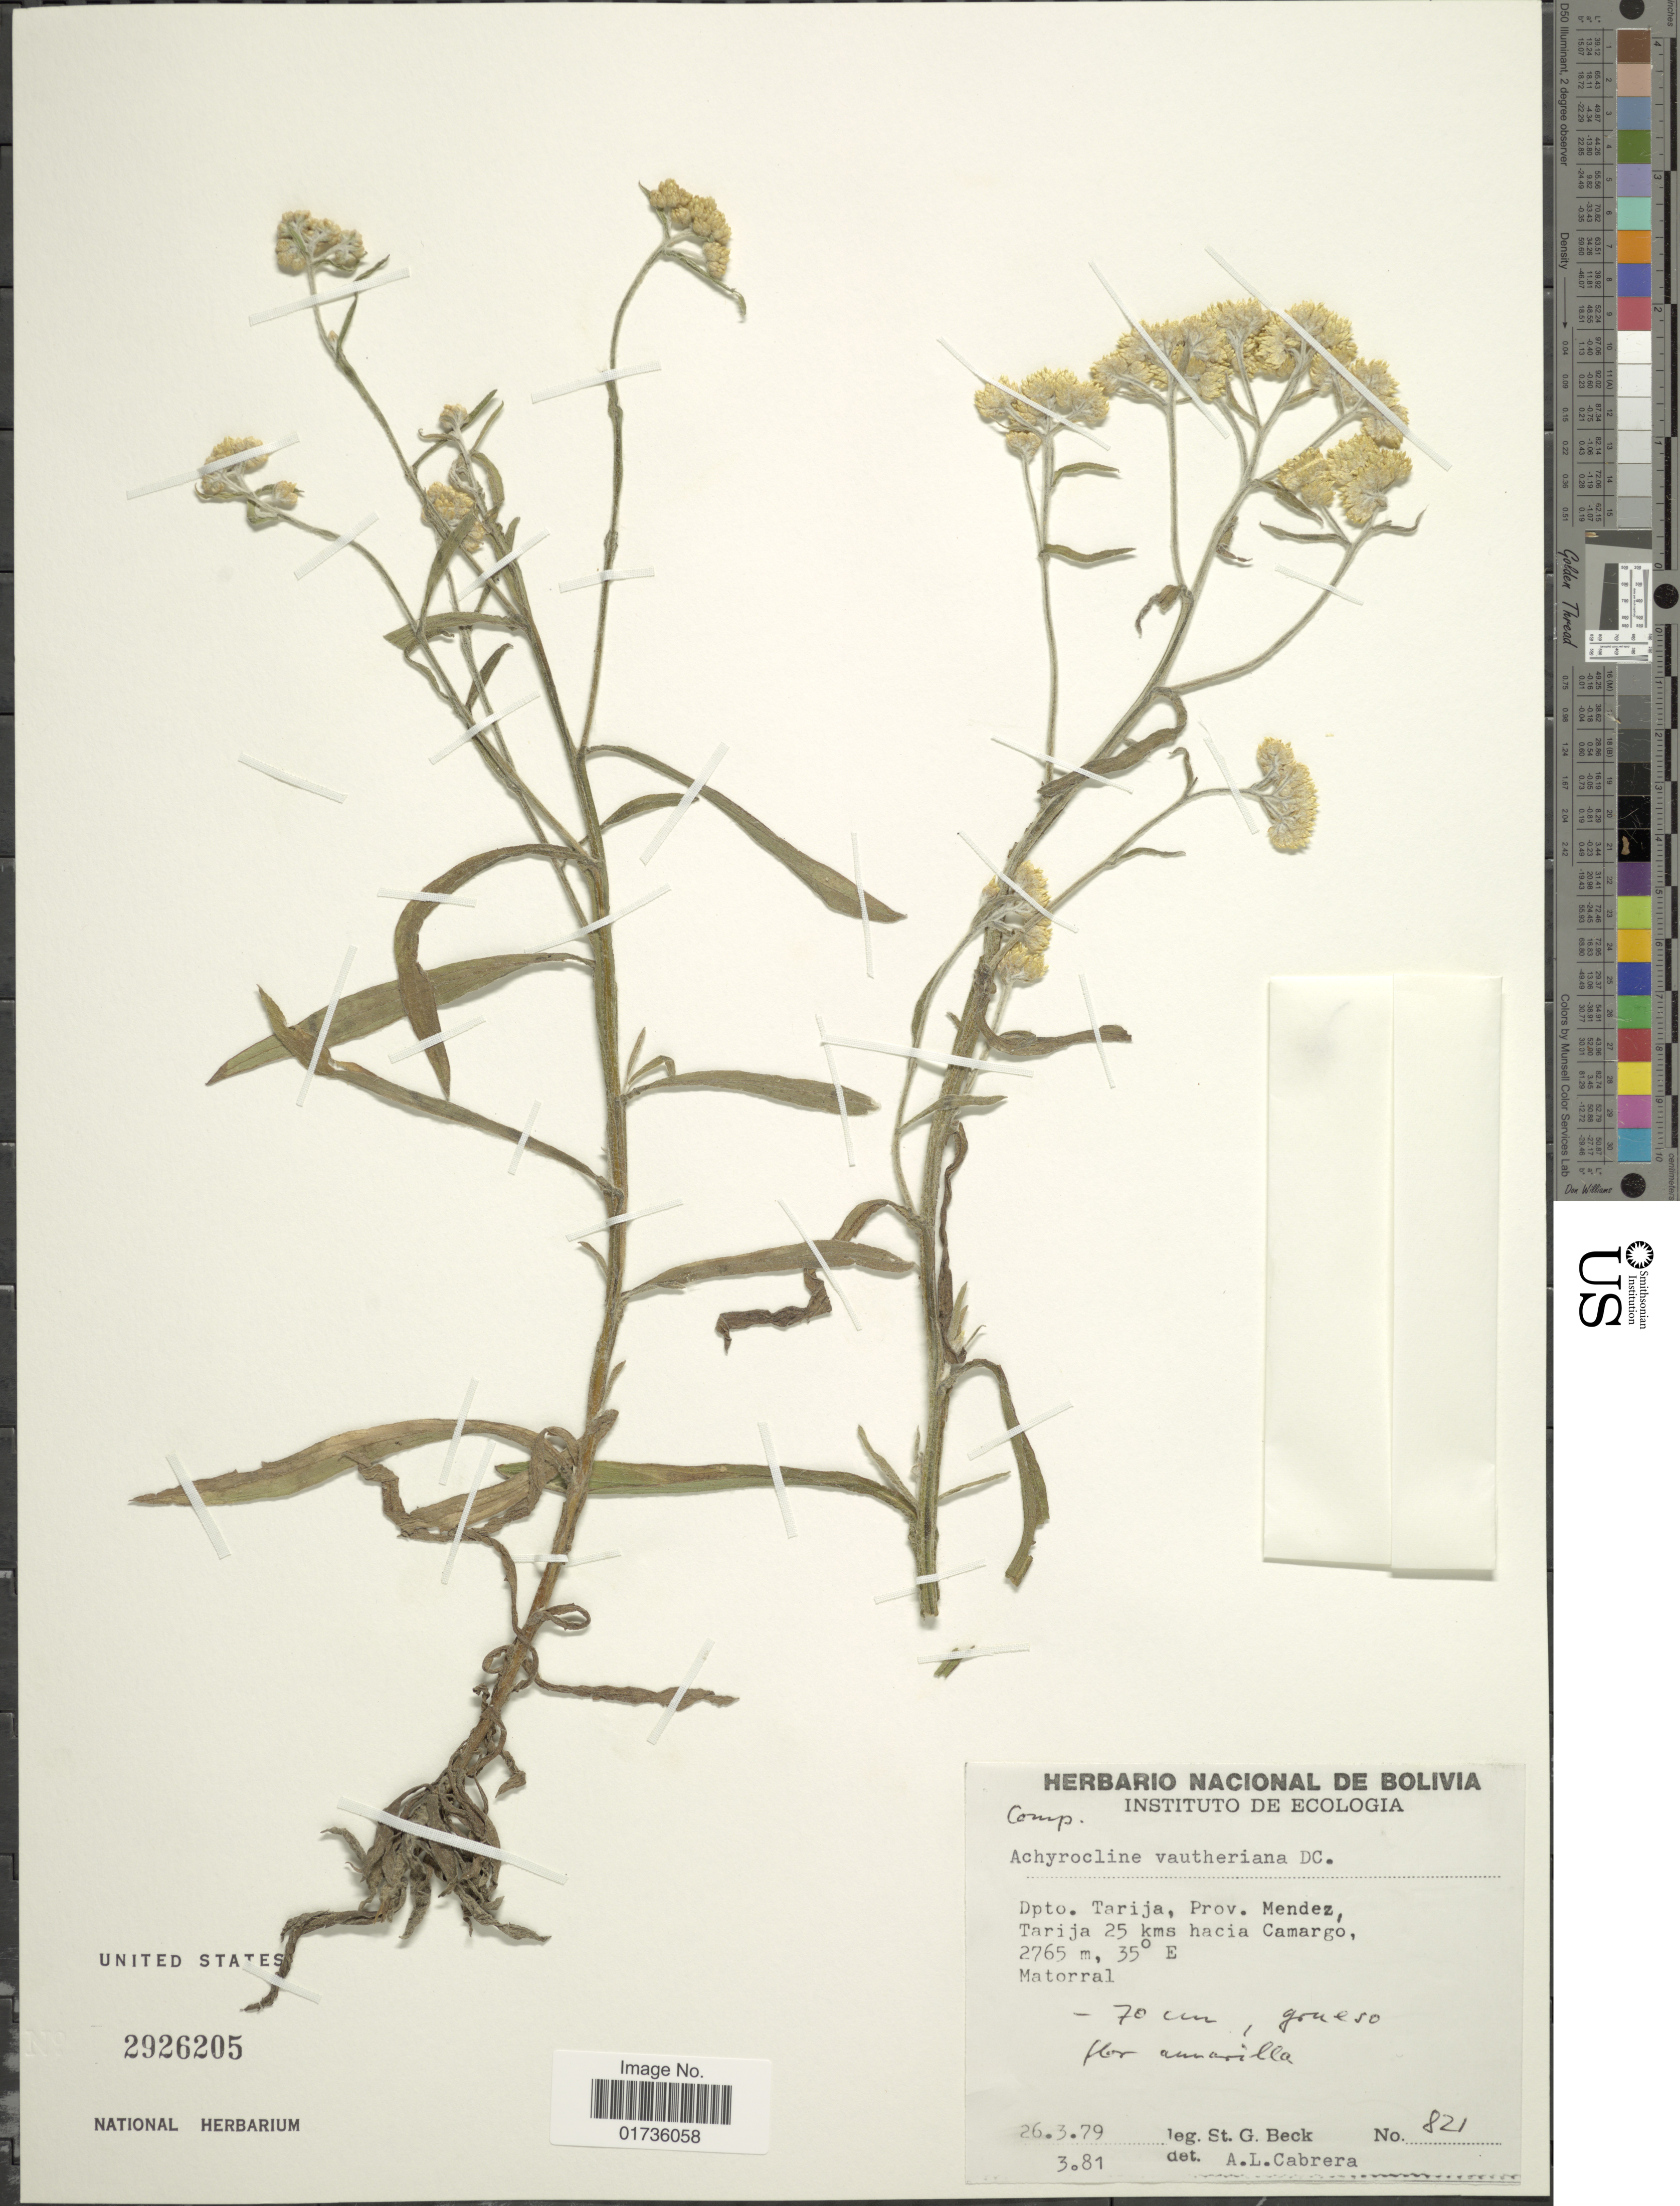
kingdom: Plantae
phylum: Tracheophyta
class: Magnoliopsida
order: Asterales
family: Asteraceae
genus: Achyrocline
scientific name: Achyrocline vauthieriana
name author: DC.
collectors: S. G. Beck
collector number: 821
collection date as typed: Transcribed d/m/y: 26/3/79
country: Bolivia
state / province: Tarija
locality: Dpto Tarija, Prov. Mendez, Tarija 25 kms hacia Camargo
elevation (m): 2765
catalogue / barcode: US 2926205